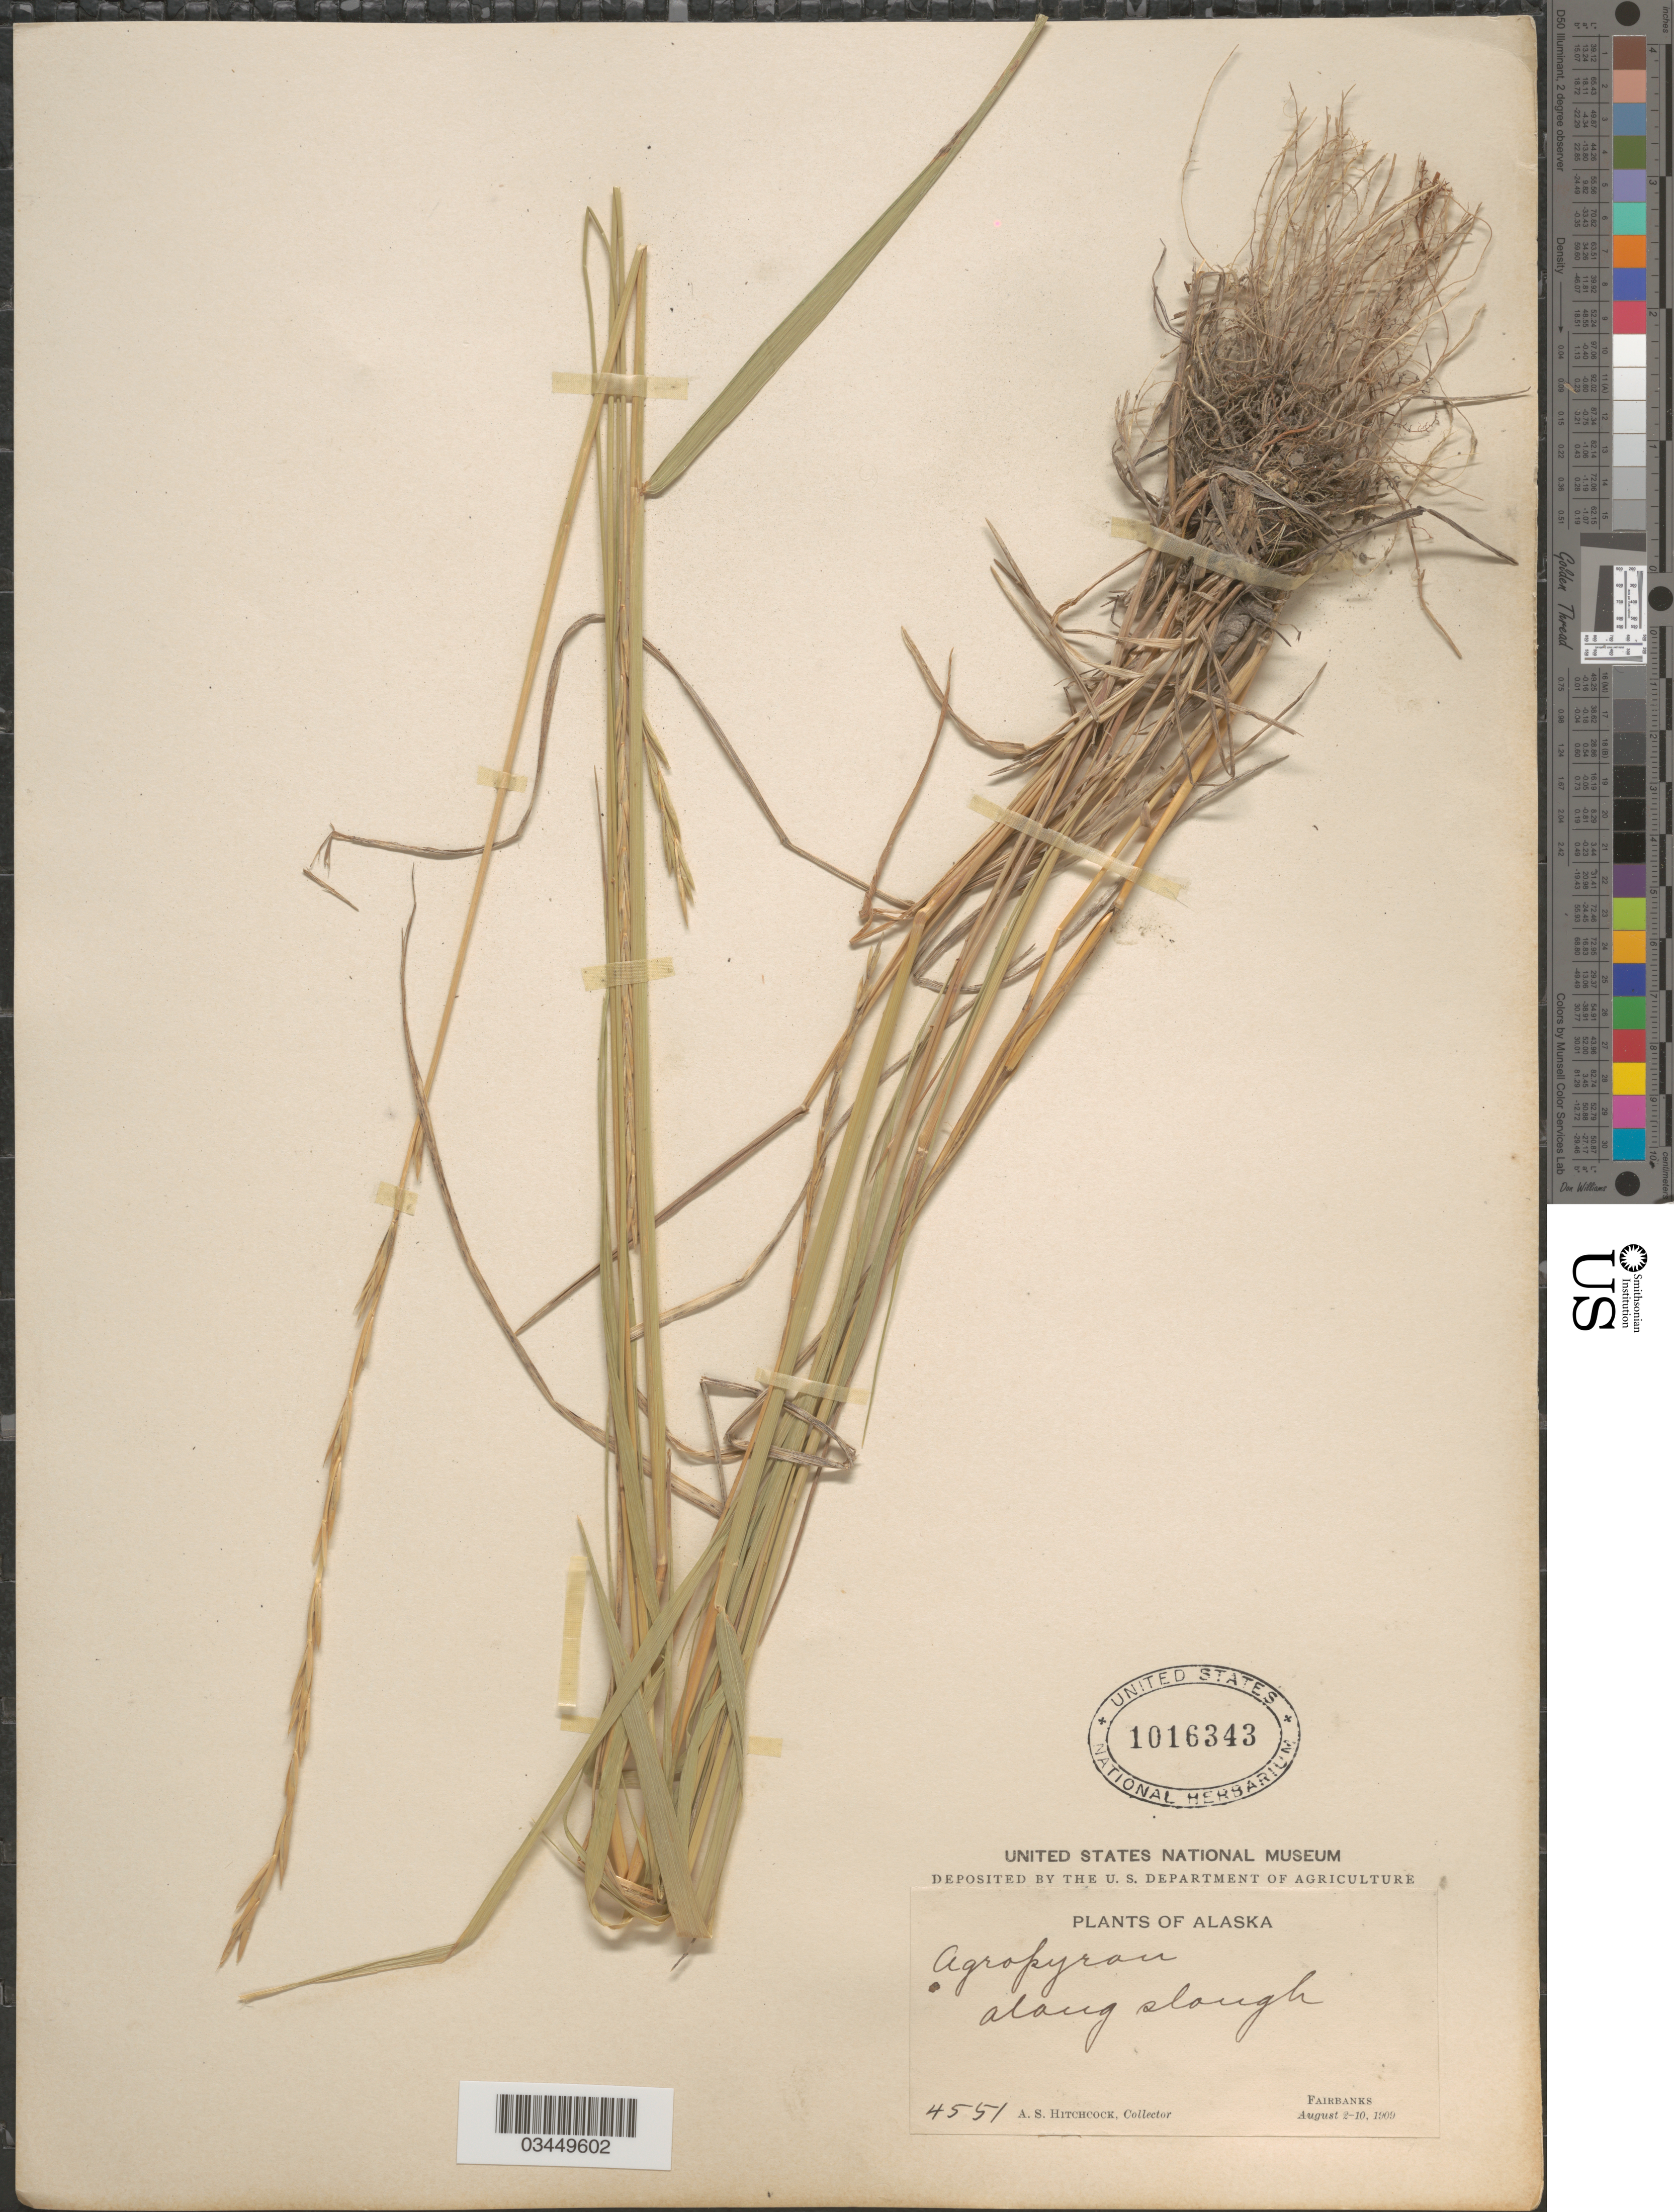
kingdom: Plantae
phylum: Tracheophyta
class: Liliopsida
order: Poales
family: Poaceae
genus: Elymus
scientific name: Elymus sp.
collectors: A. S. Hitchcock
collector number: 4551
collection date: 1909-08-02/1909-08-10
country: United States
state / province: Alaska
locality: Along slough. Fairbanks.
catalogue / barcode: US 1016343